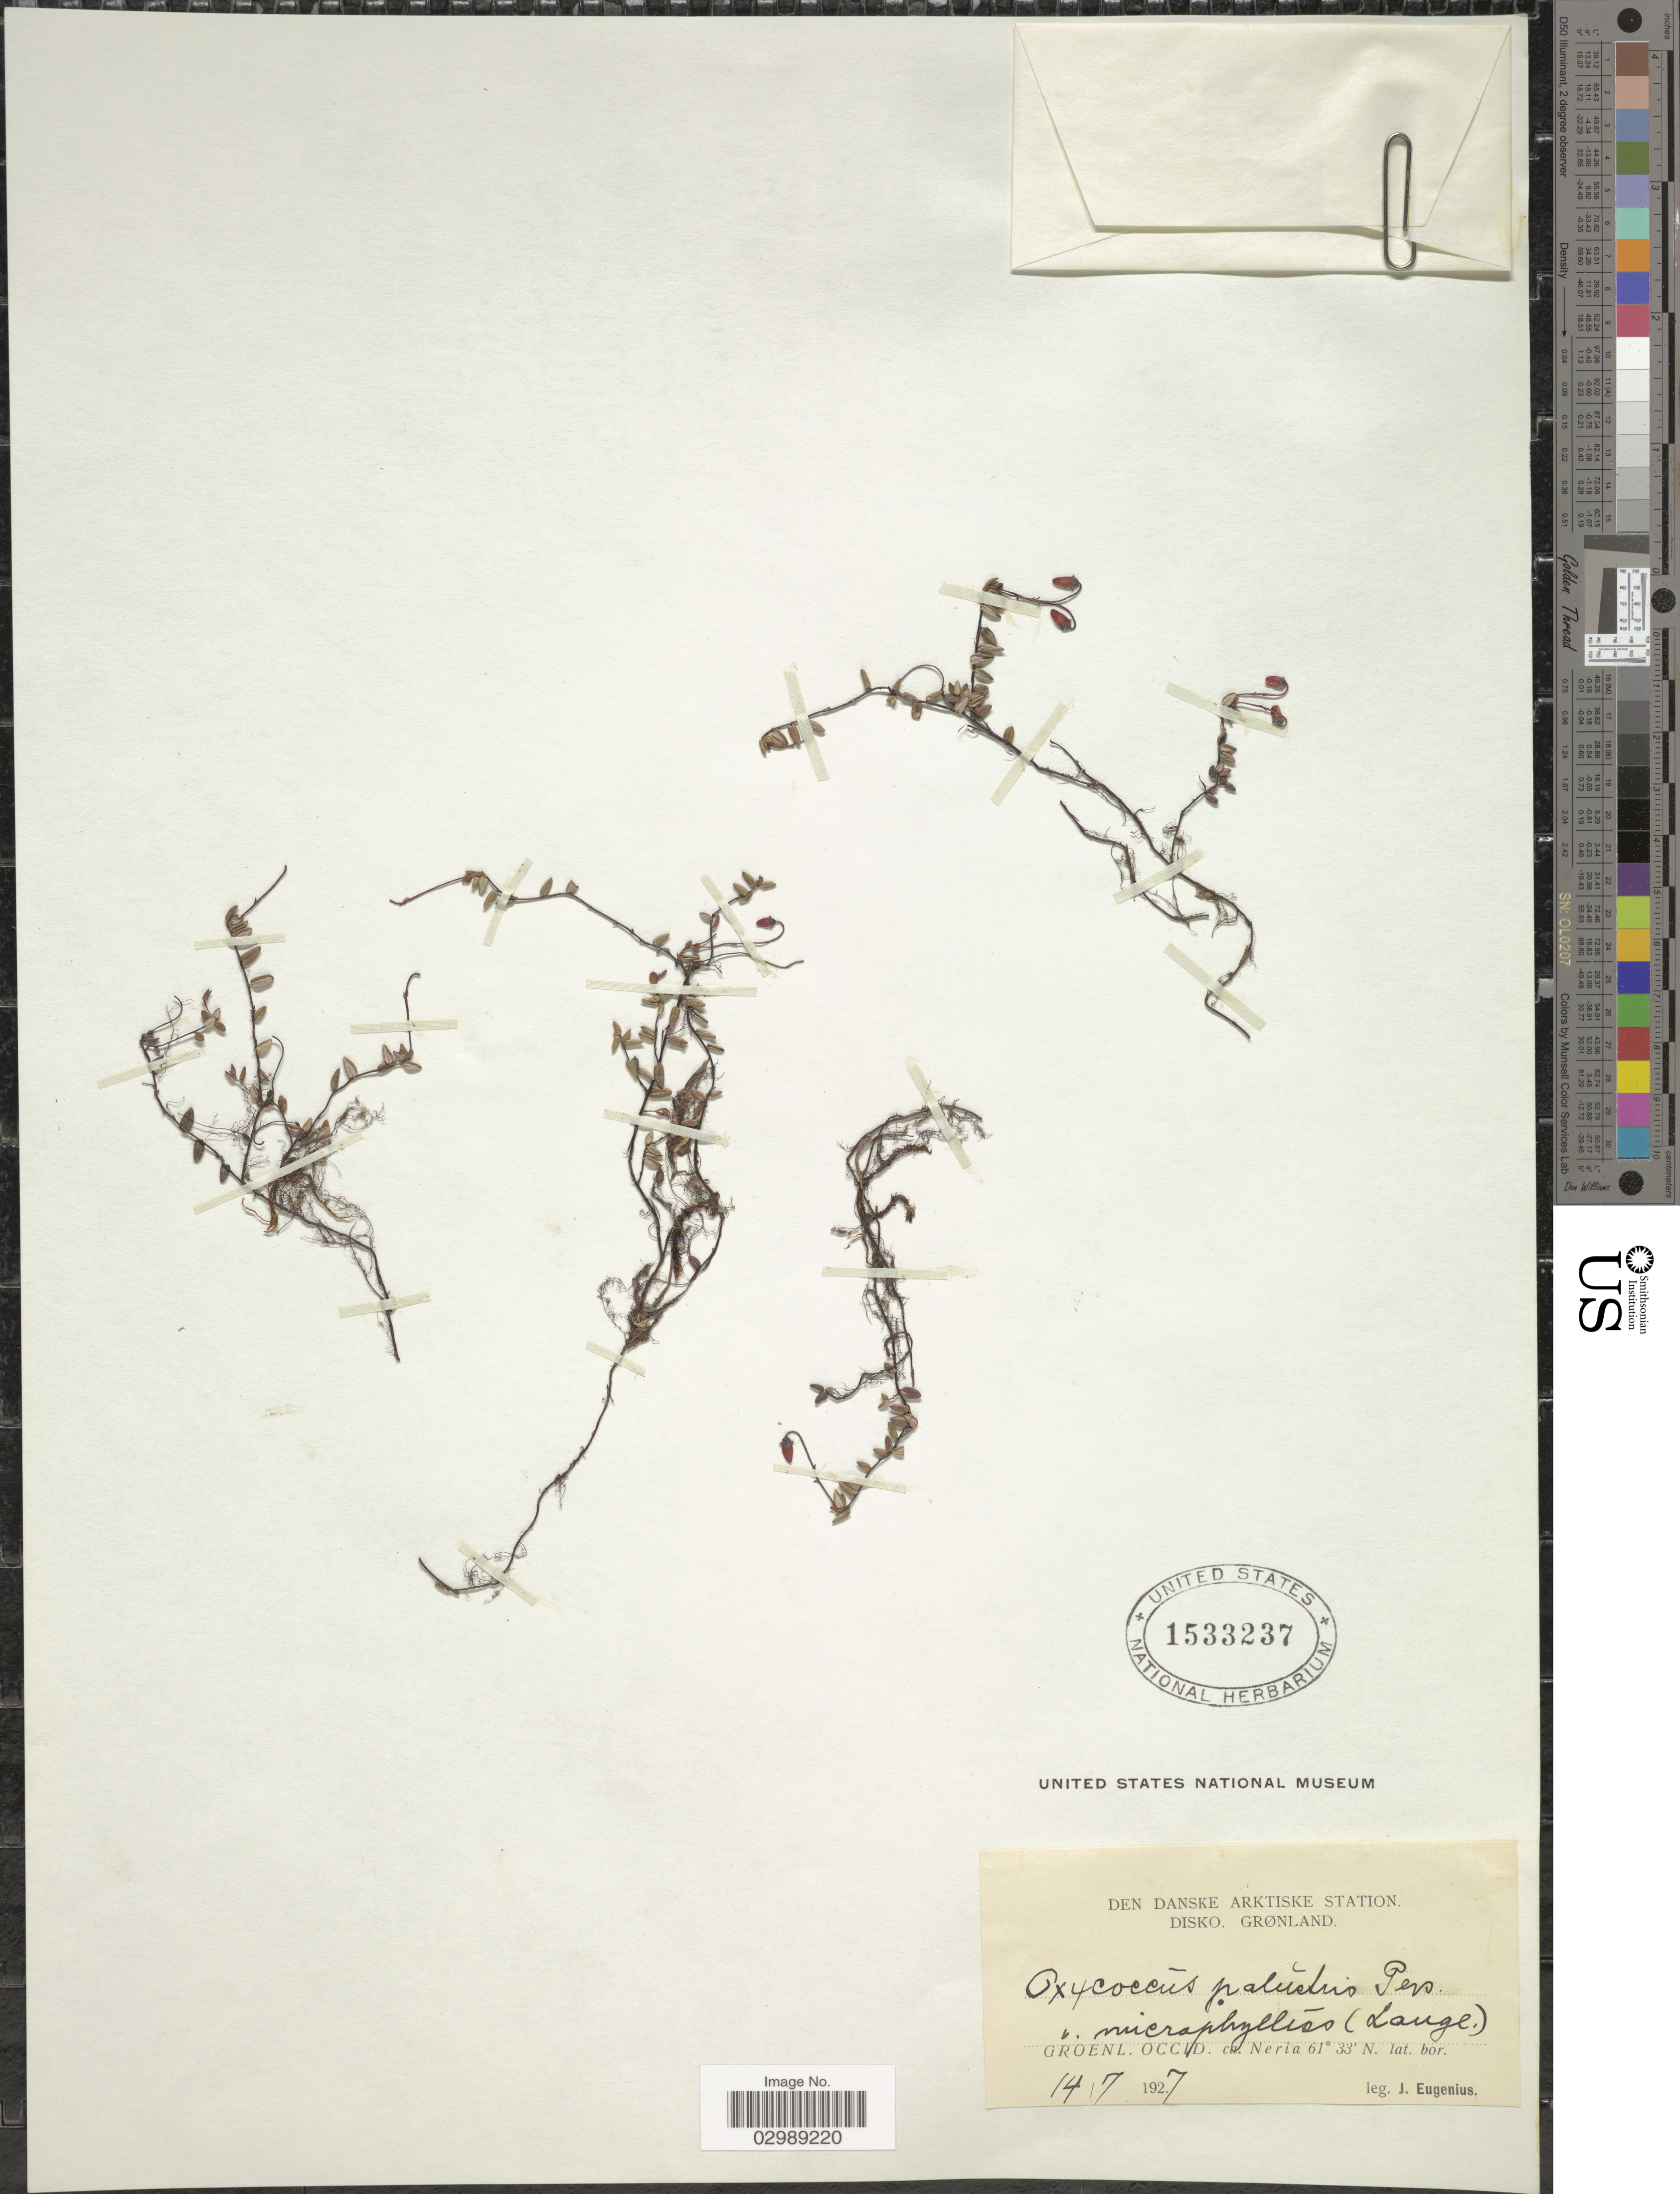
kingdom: Plantae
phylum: Tracheophyta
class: Magnoliopsida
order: Ericales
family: Ericaceae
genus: Vaccinium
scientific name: Vaccinium oxycoccos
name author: L.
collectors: J. Eugenius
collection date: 1927-07-14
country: Greenland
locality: Den Danske Arktiske Station. Disko, Grønland. Groenl. Occid. ca. Neria.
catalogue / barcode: US 1533237